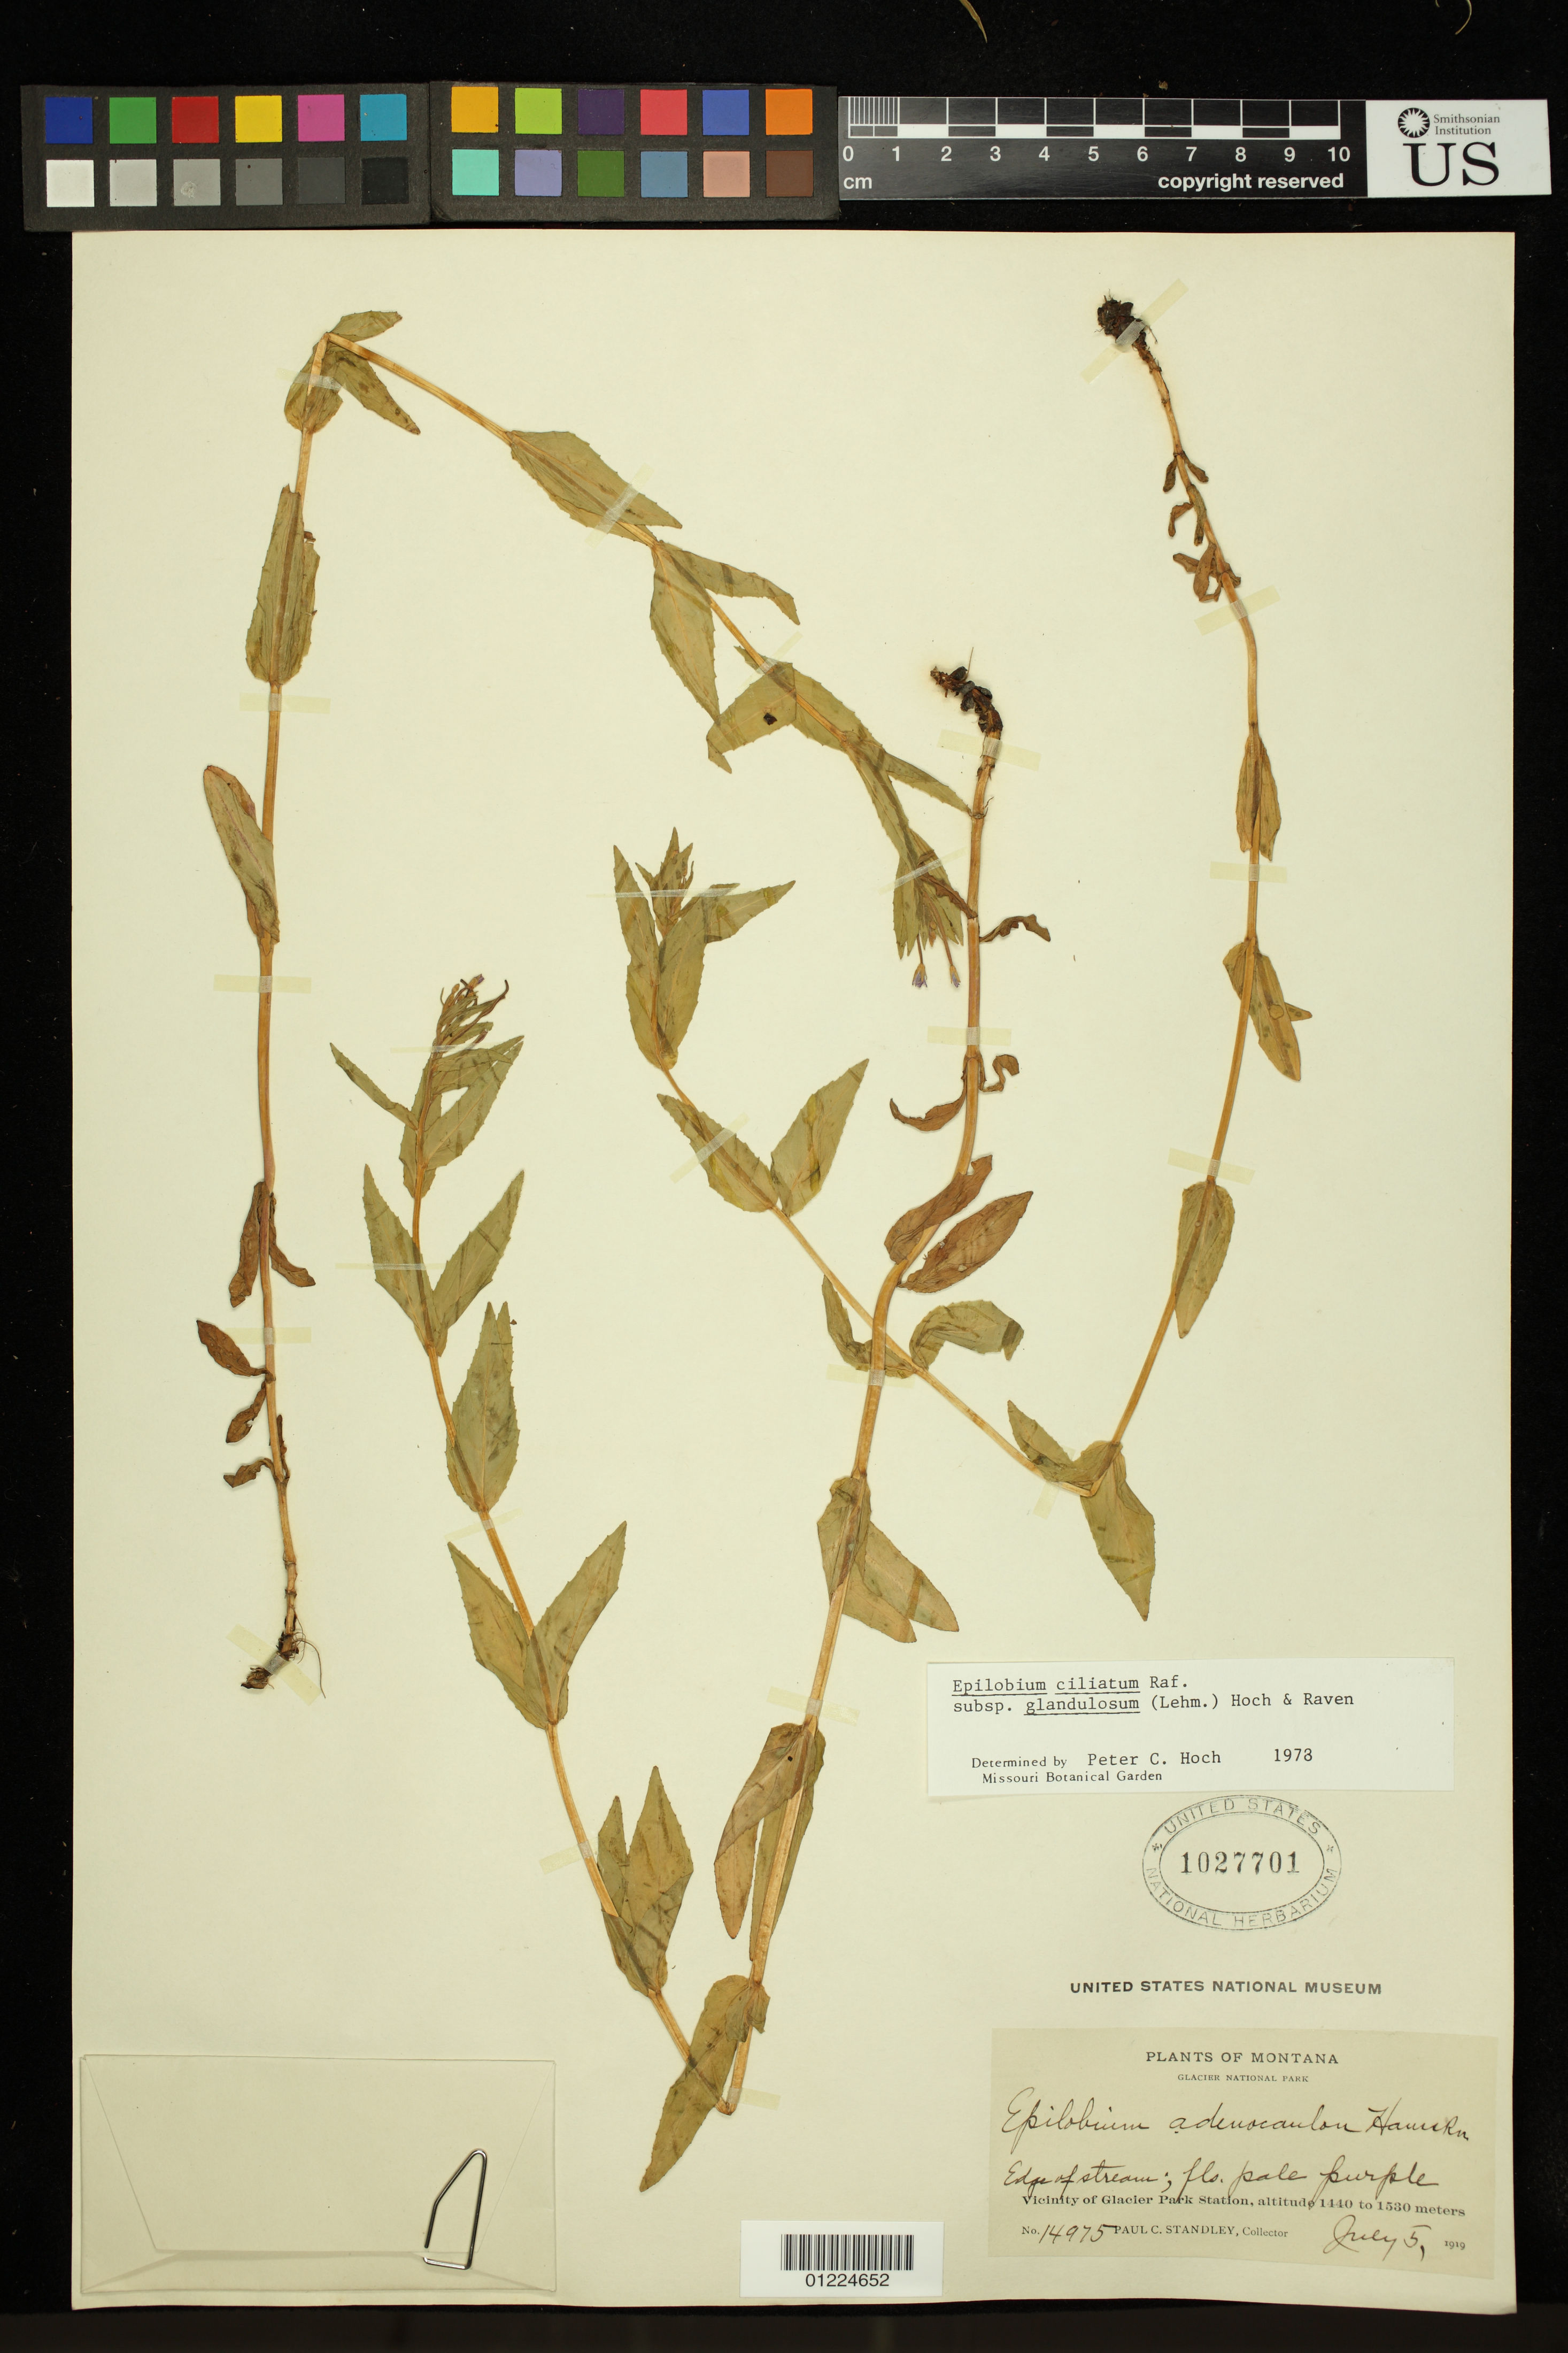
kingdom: Plantae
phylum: Tracheophyta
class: Magnoliopsida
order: Myrtales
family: Onagraceae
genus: Epilobium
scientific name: Epilobium ciliatum subsp. glandulosum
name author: (Lehm.) Hoch & P.H. Raven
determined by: Hoch, P. C.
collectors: P. C. Standley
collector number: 14975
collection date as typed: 05 Jul 1919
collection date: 1919-07-05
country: United States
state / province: Montana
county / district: Glacier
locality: Glacier National Park, vicinity of Glacier Park Station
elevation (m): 1440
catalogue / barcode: US 1027701